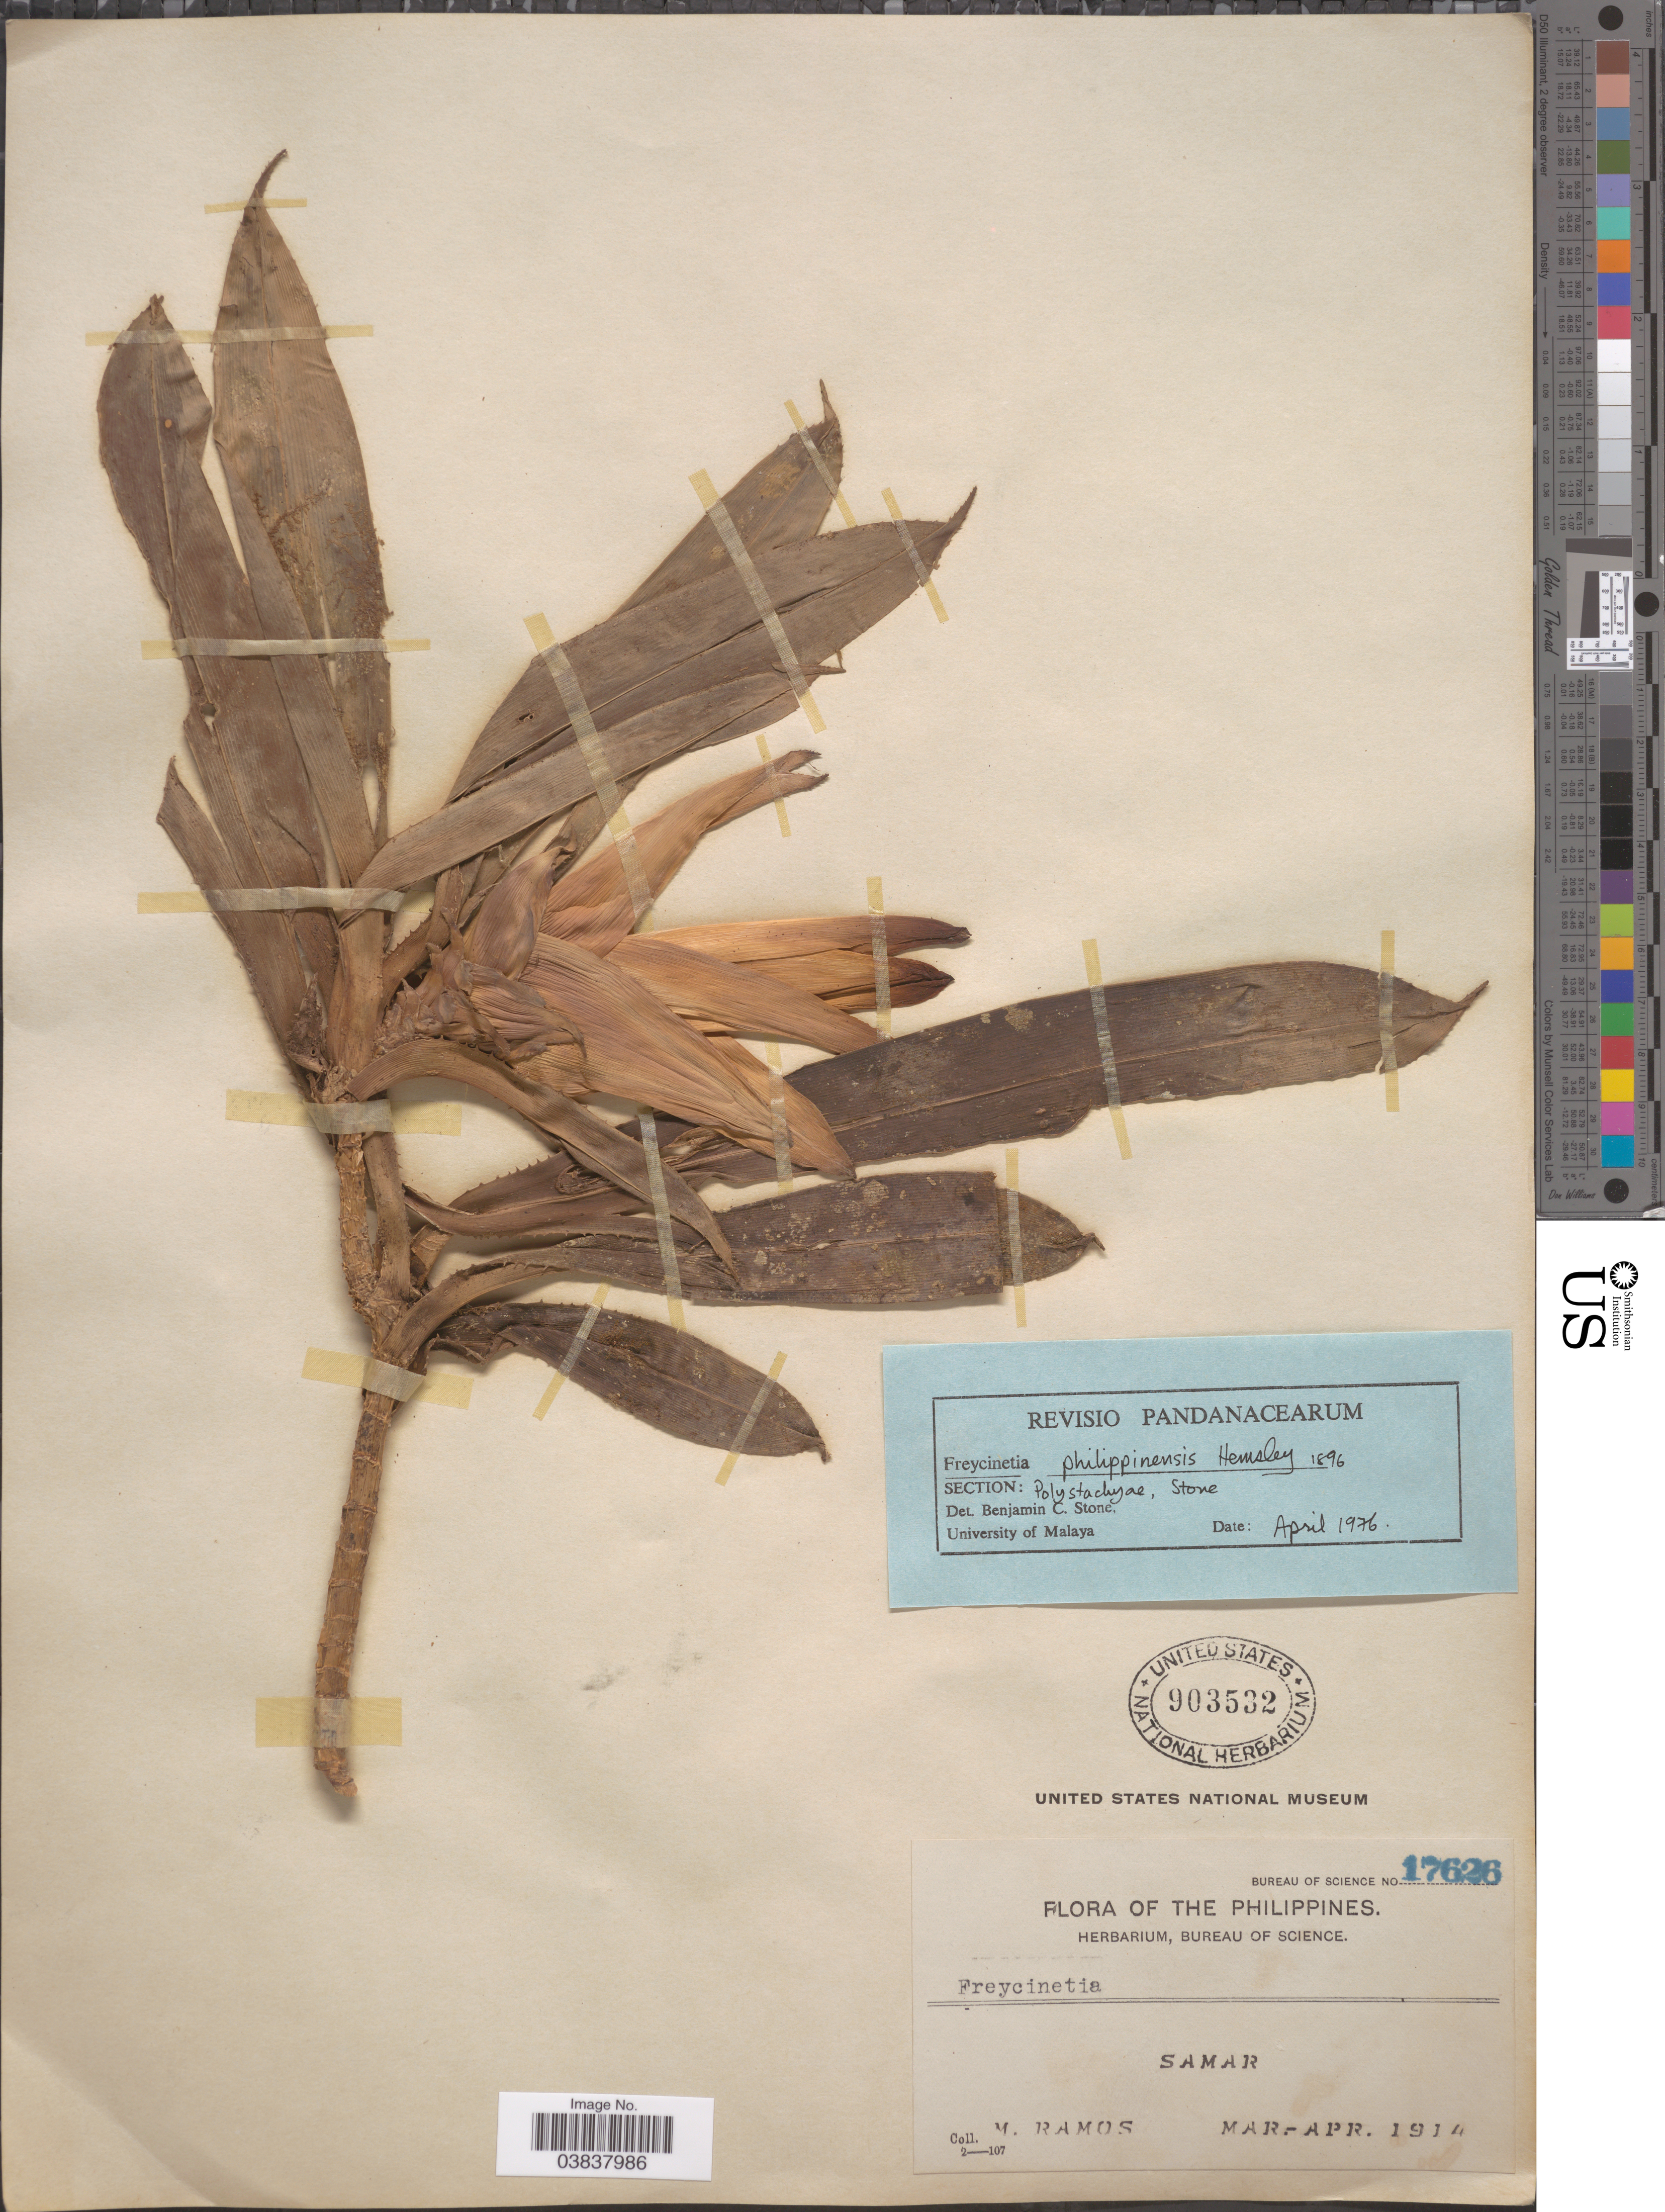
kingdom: Plantae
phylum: Tracheophyta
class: Liliopsida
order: Pandanales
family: Pandanaceae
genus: Freycinetia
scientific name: Freycinetia philippinensis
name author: Hemsl.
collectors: M. Ramos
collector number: Bureau of Science 17626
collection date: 1914-03/1914-04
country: Philippines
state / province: Eastern Visayas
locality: Samar.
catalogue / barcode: US 903532